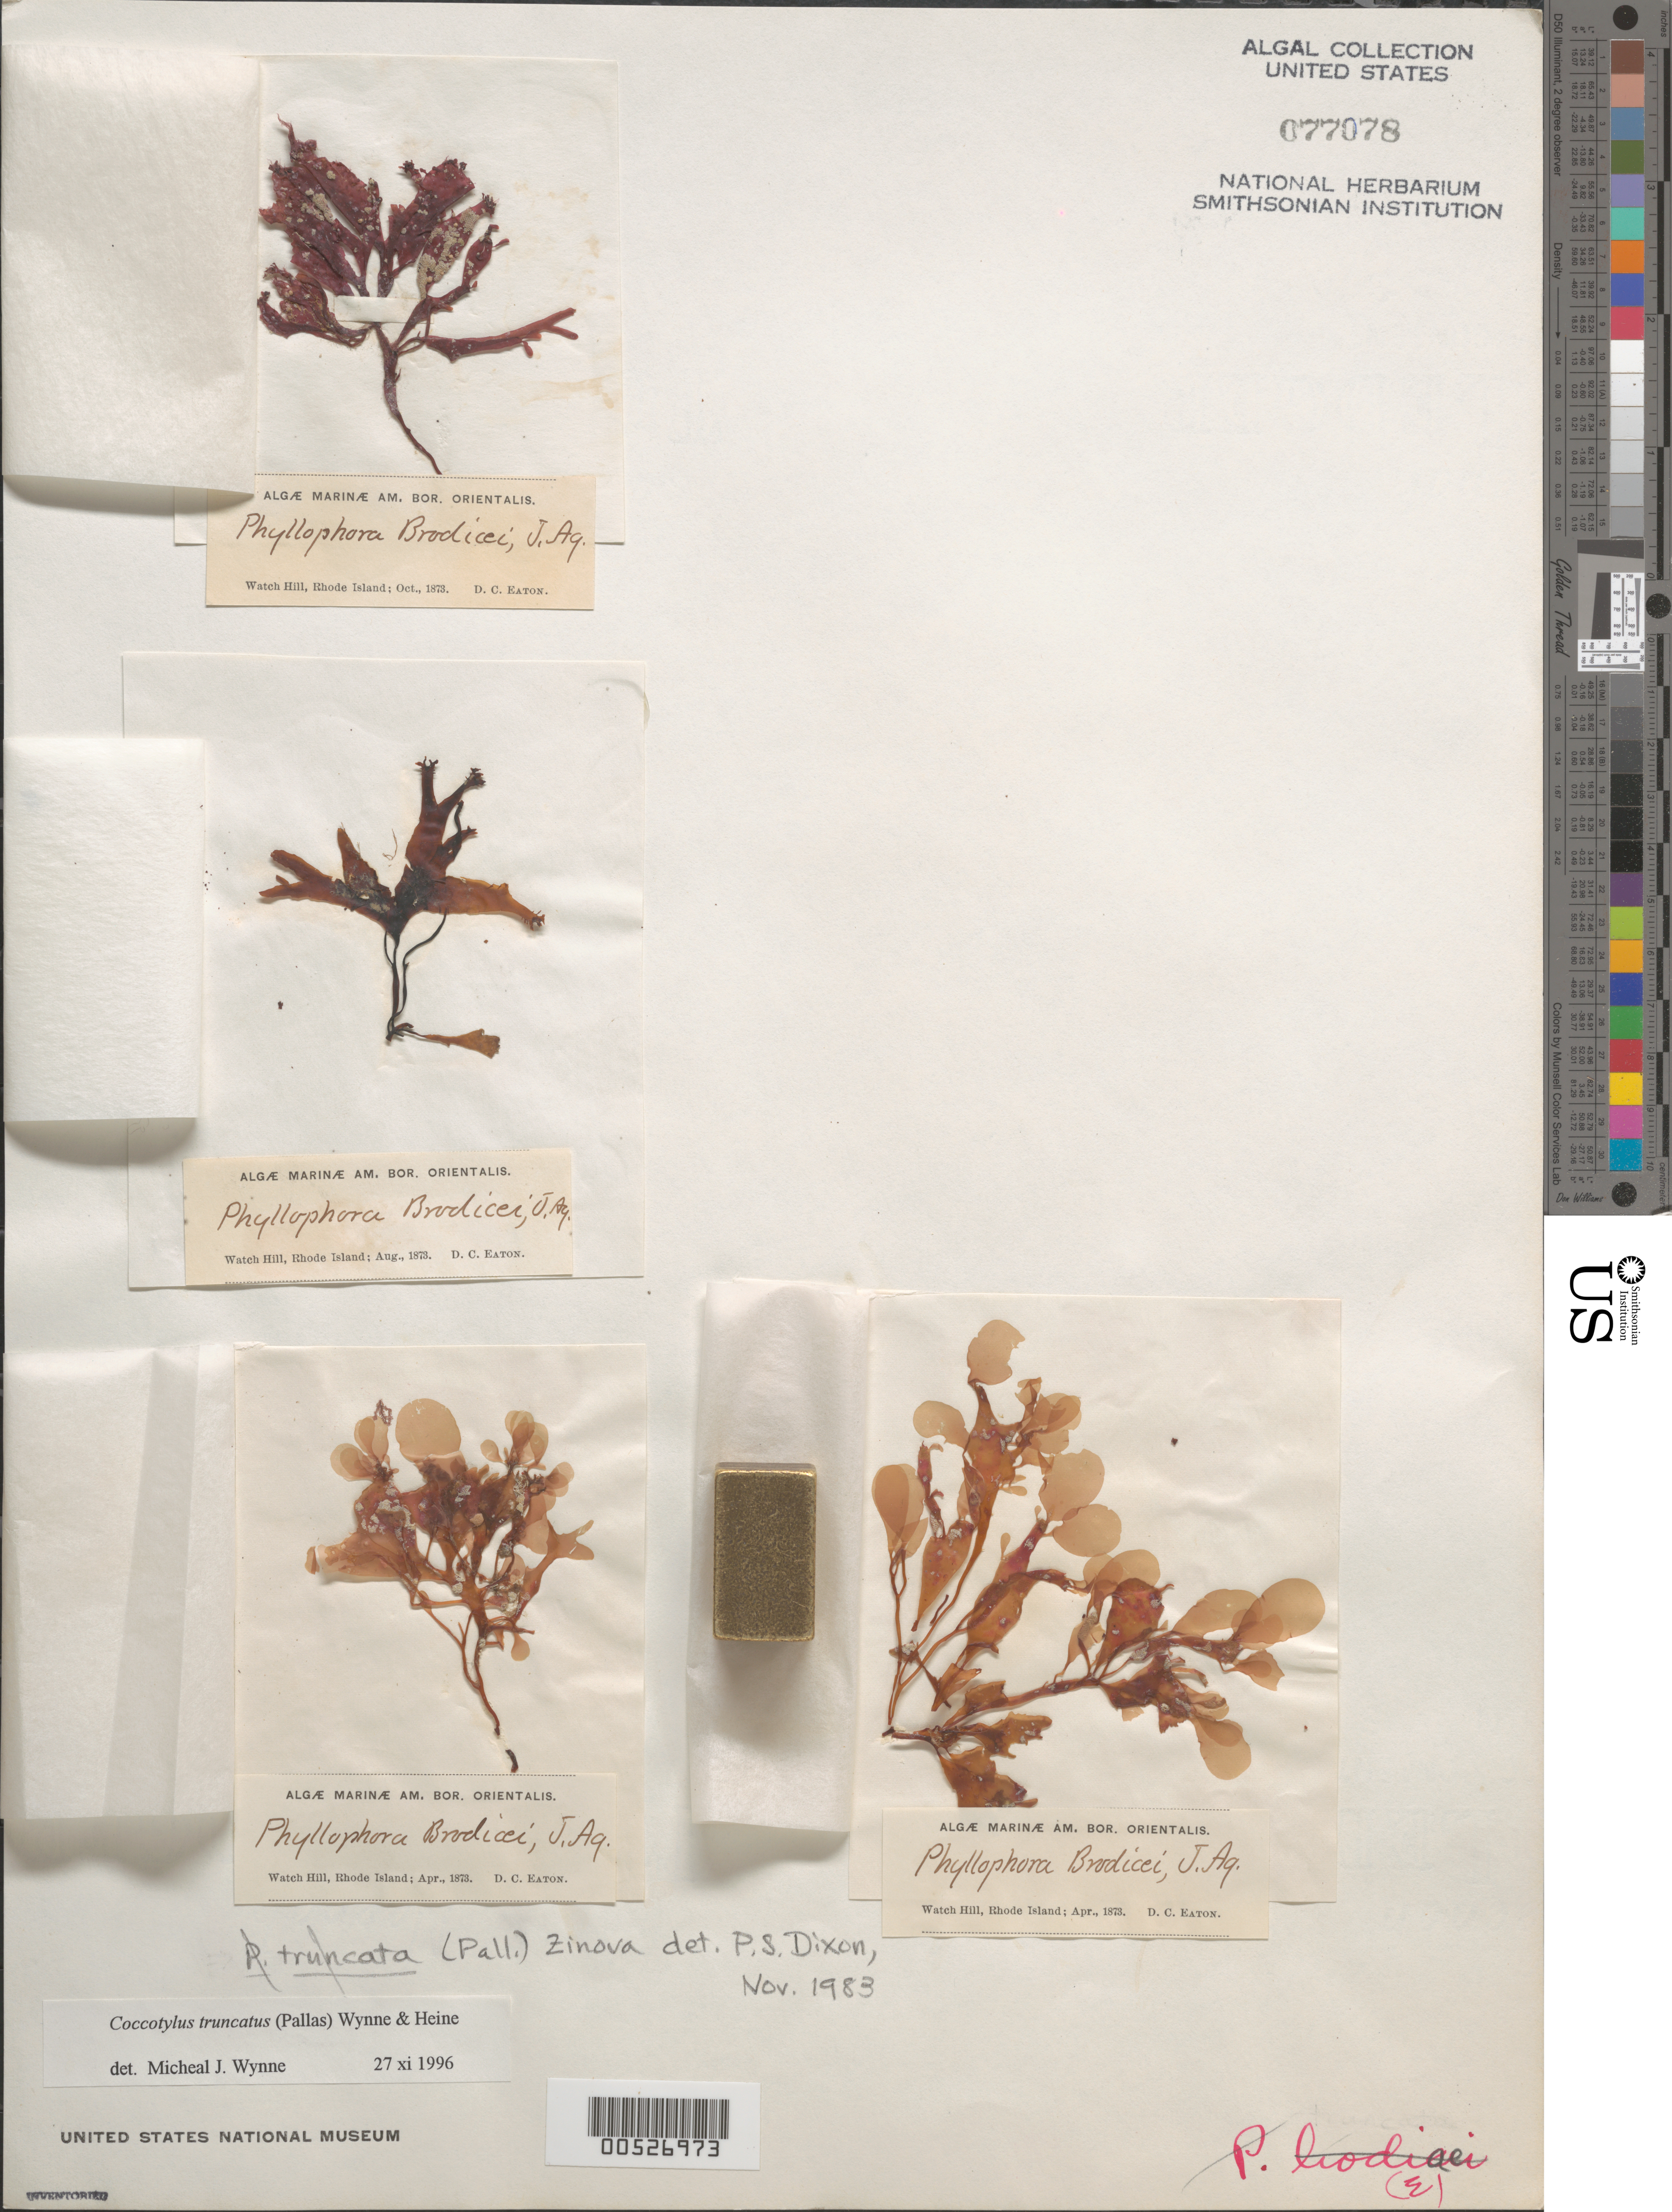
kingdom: Plantae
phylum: Rhodophyta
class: Florideophyceae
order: Gigartinales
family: Phyllophoraceae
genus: Coccotylus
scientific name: Coccotylus truncatus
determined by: Wynne, M. J.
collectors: D. C. Eaton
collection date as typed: Apr 1873 to -- Oct 1873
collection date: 1873-04/1873-10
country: United States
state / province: Rhode Island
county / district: Washington County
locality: Watch Hill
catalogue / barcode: US 77078